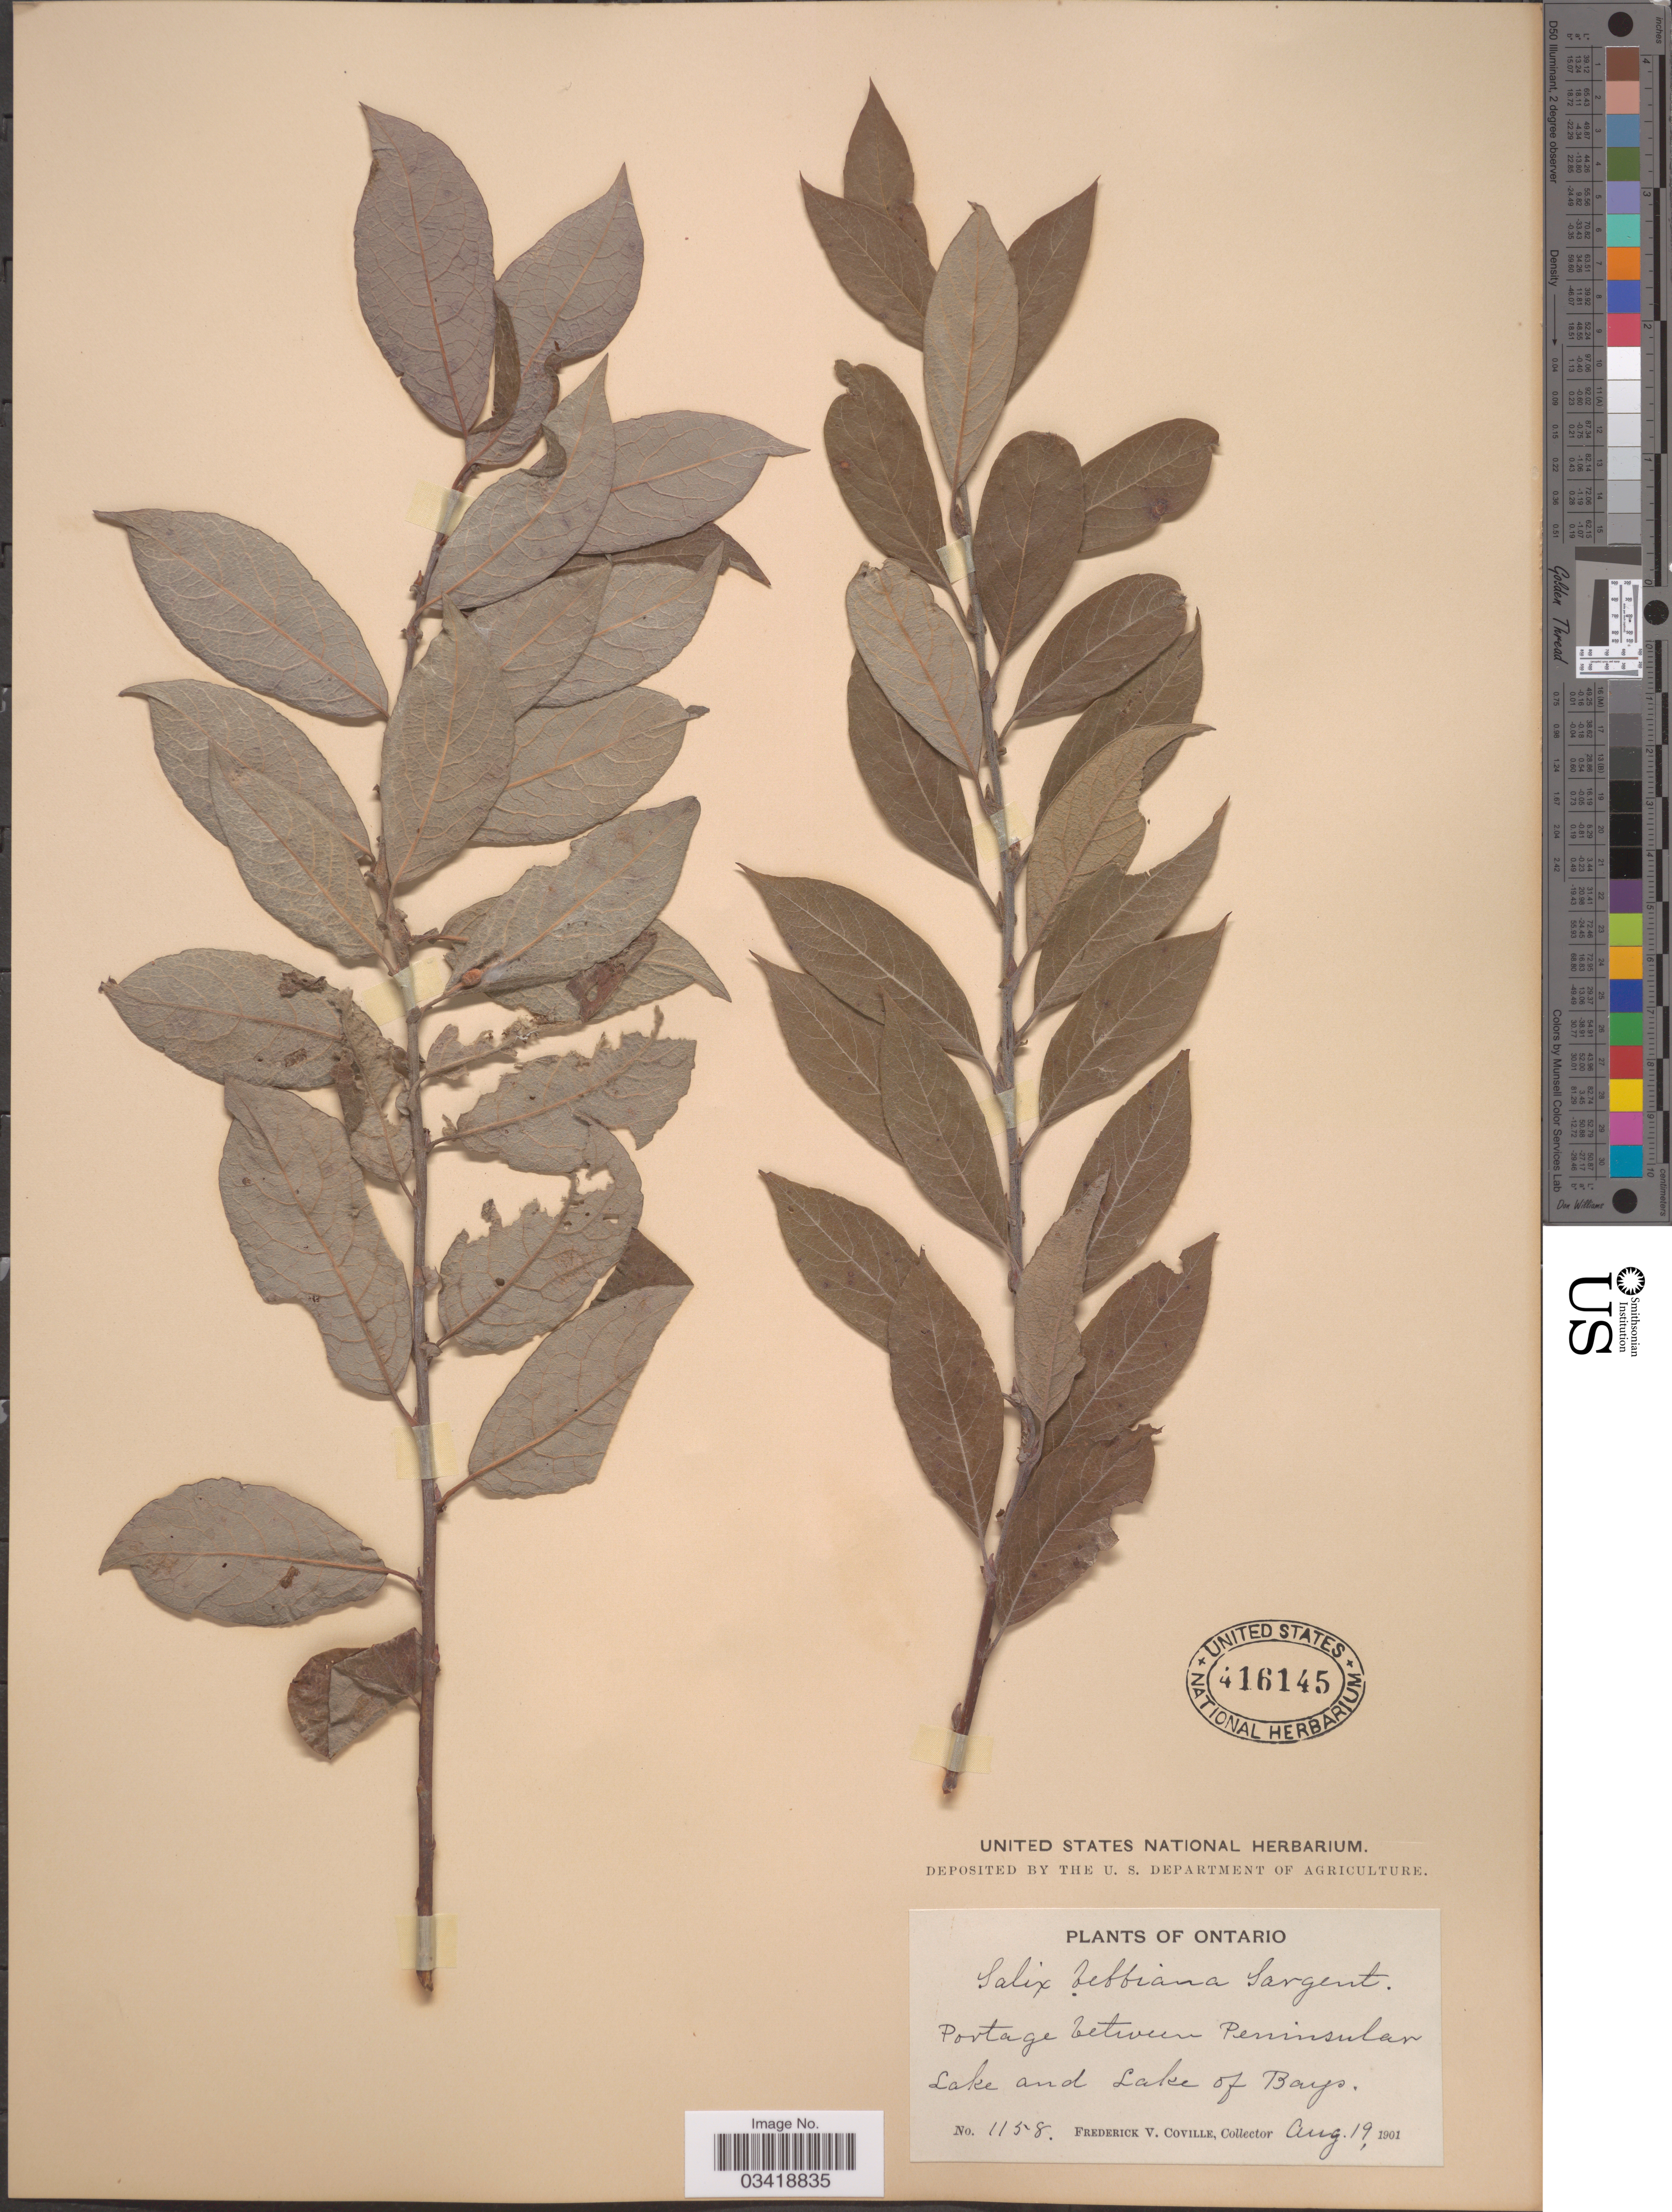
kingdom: Plantae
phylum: Tracheophyta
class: Magnoliopsida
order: Malpighiales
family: Salicaceae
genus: Salix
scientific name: Salix bebbiana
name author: Sarg.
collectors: F. V. Coville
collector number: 1158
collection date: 1901-08-19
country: Canada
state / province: Ontario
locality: Portage between Peninsular Lake and Lake of Bays.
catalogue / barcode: US 416145